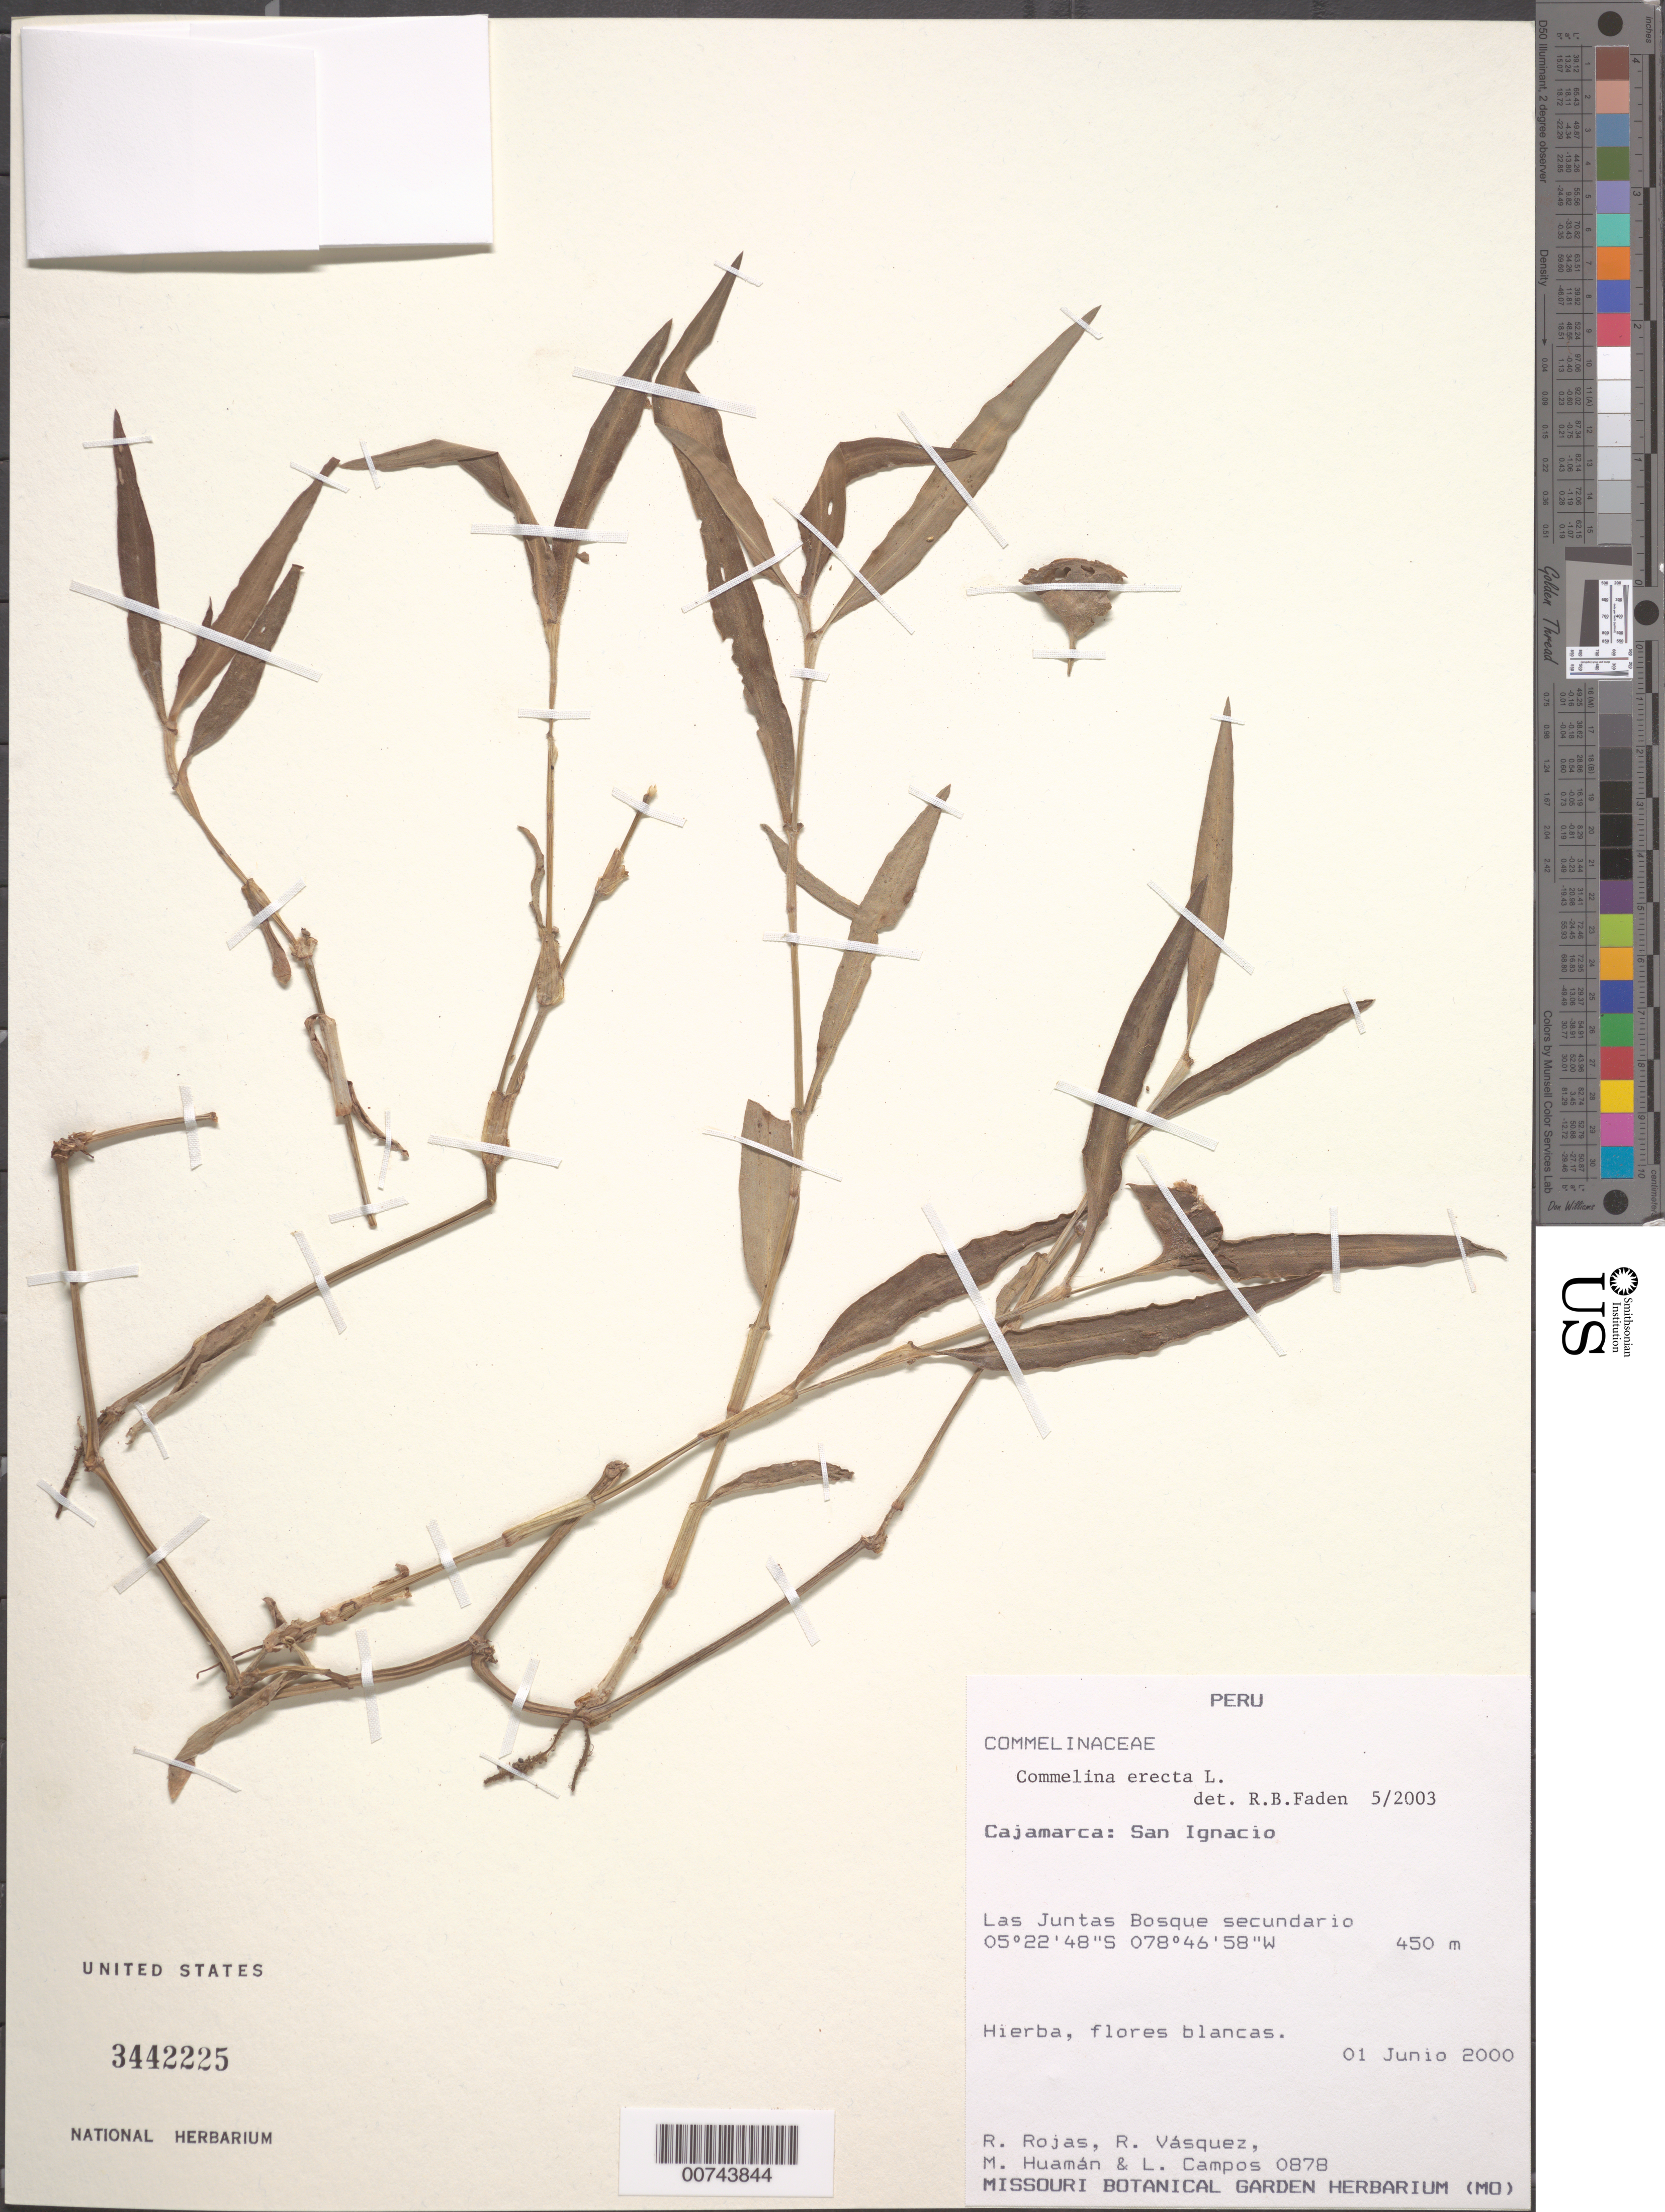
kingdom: Plantae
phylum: Tracheophyta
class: Liliopsida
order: Commelinales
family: Commelinaceae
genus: Commelina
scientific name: Commelina erecta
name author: L.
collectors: R. Rojas, R. Vásquez, M. Huamán & L. Campos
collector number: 0878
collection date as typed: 01 Jun 2000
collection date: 2000-06-01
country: Peru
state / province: Cajamarca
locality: Las Juntas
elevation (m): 450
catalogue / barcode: US 3342225